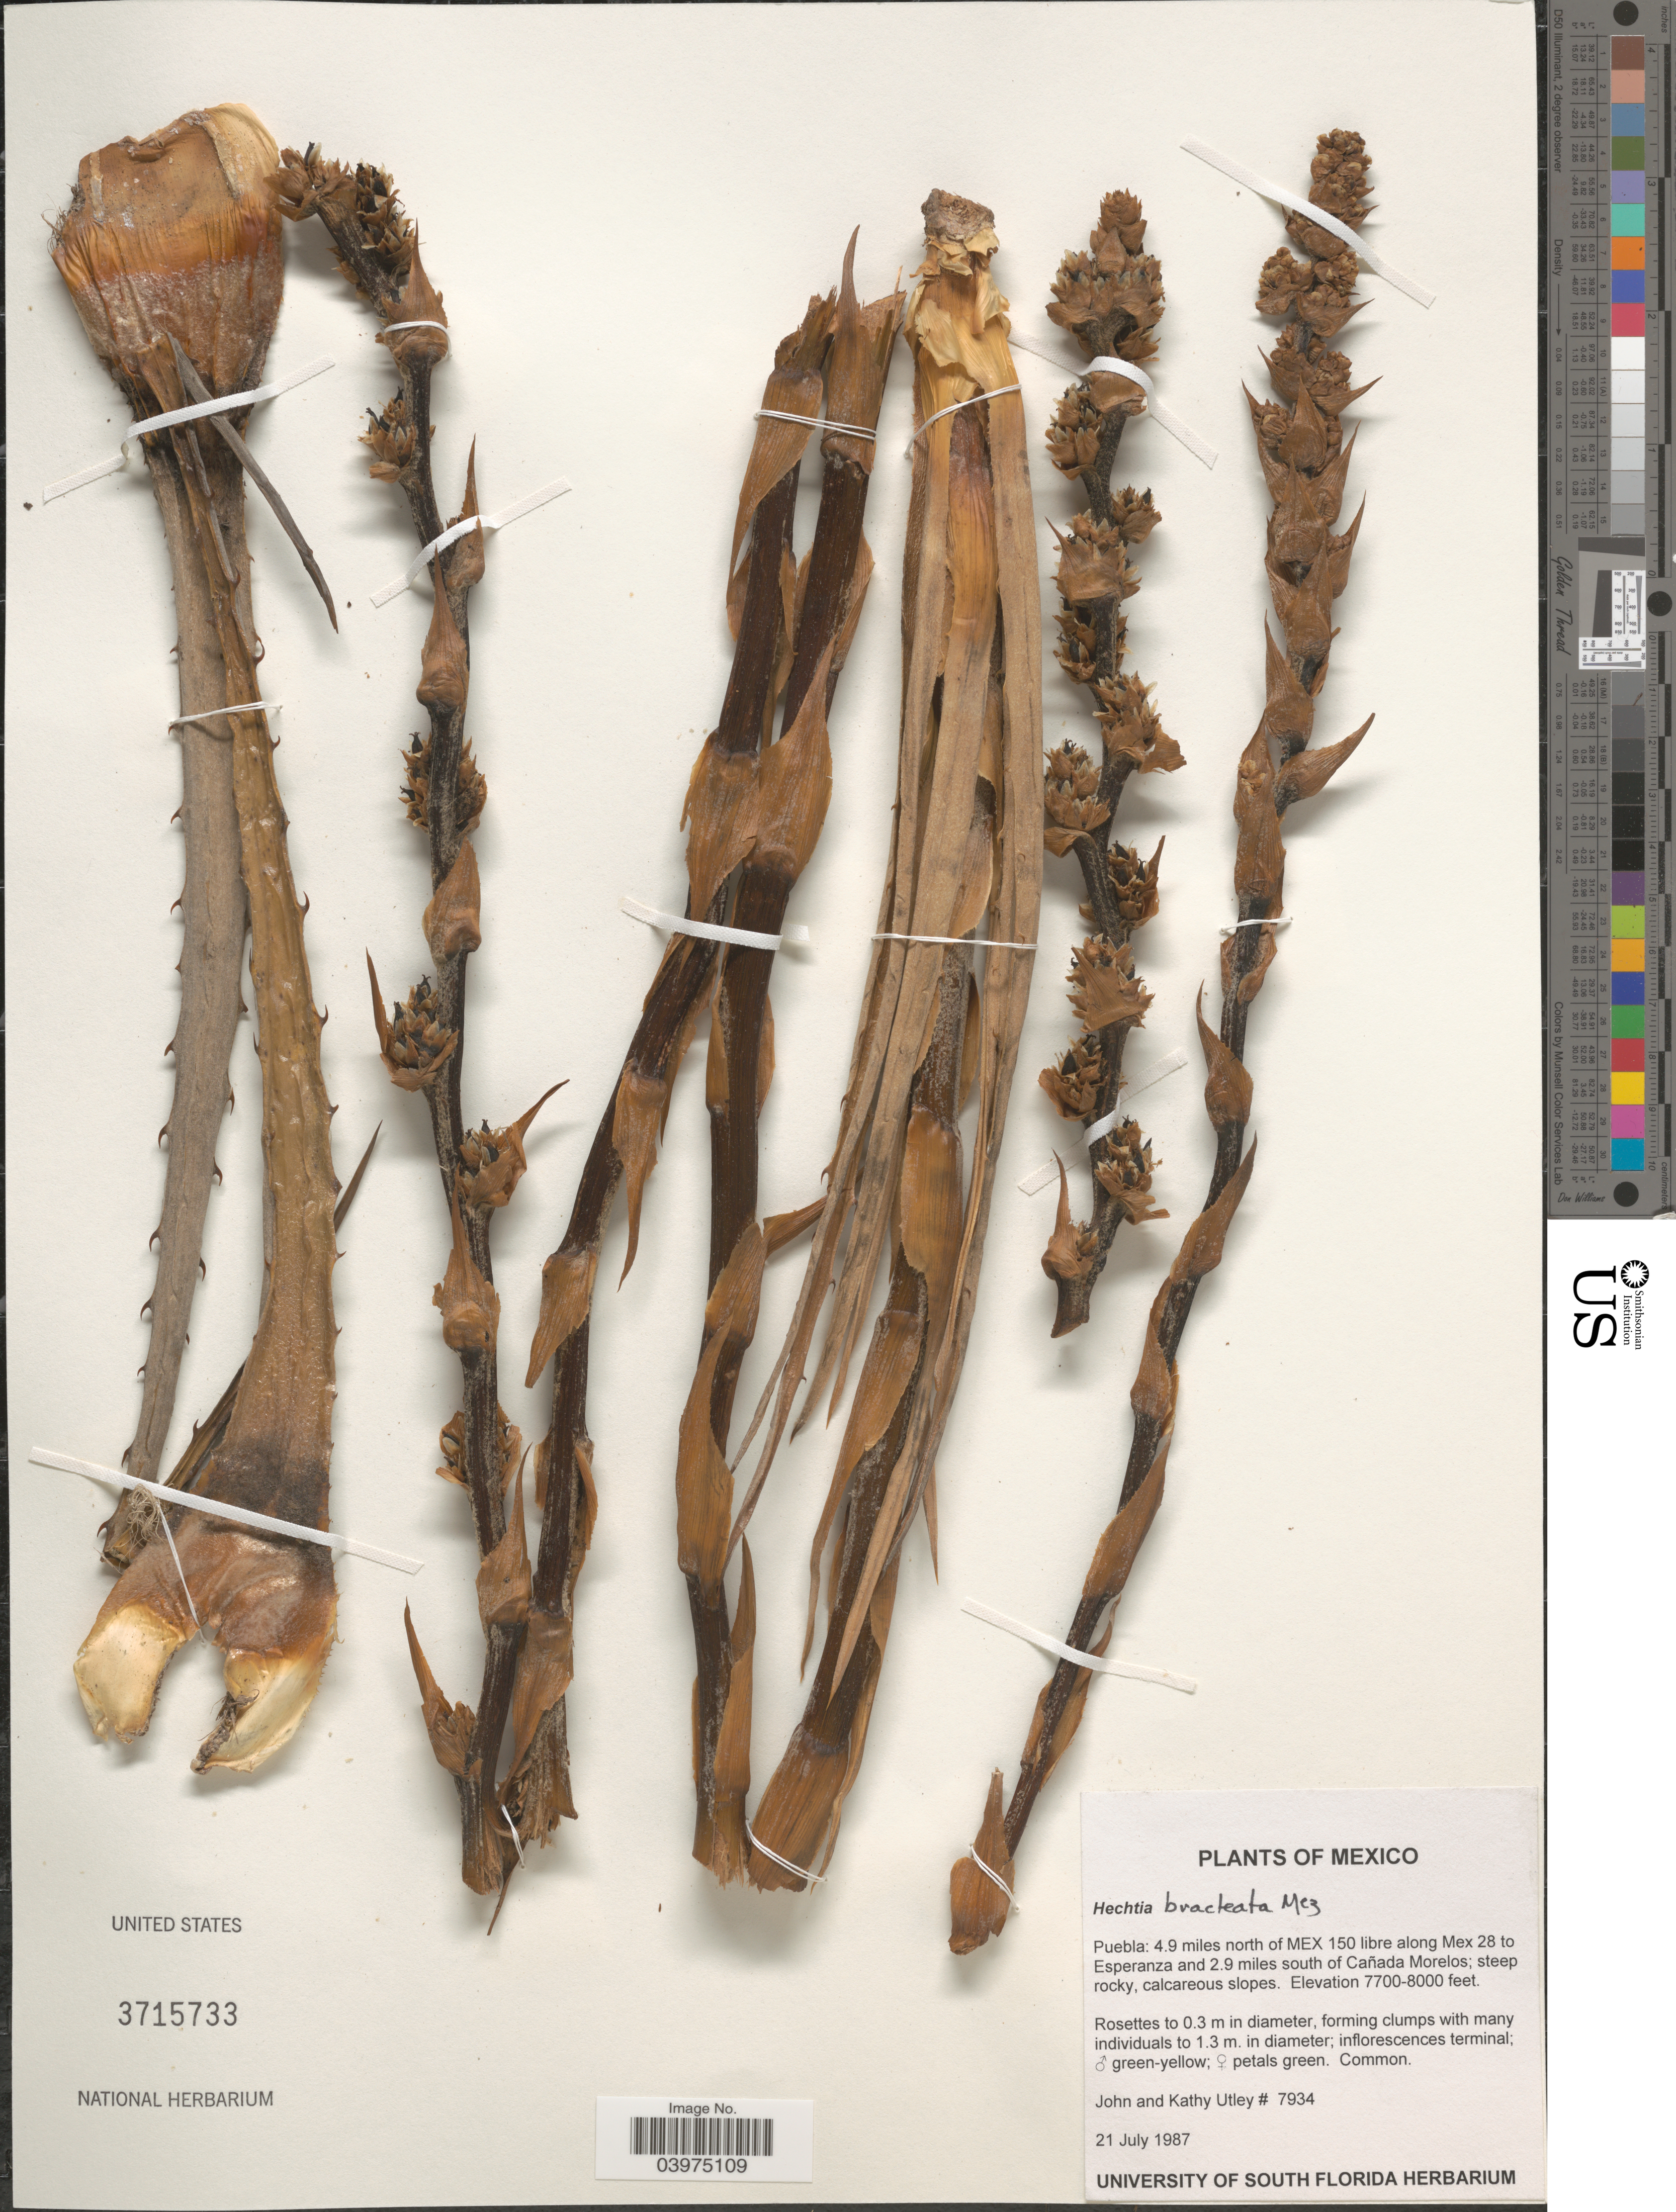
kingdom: Plantae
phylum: Tracheophyta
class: Liliopsida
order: Poales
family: Bromeliaceae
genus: Hechtia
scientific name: Hechtia bracteata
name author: Mez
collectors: J. F. Utley & K. Burt-Utley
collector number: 7934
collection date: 1987-07-21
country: Mexico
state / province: Puebla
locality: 4.9 miles north of MEX 150 libre along Mex 28 to Esperanza and 2.9 miles south of Cañada Morelos.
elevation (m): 2347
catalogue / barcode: US 3715733